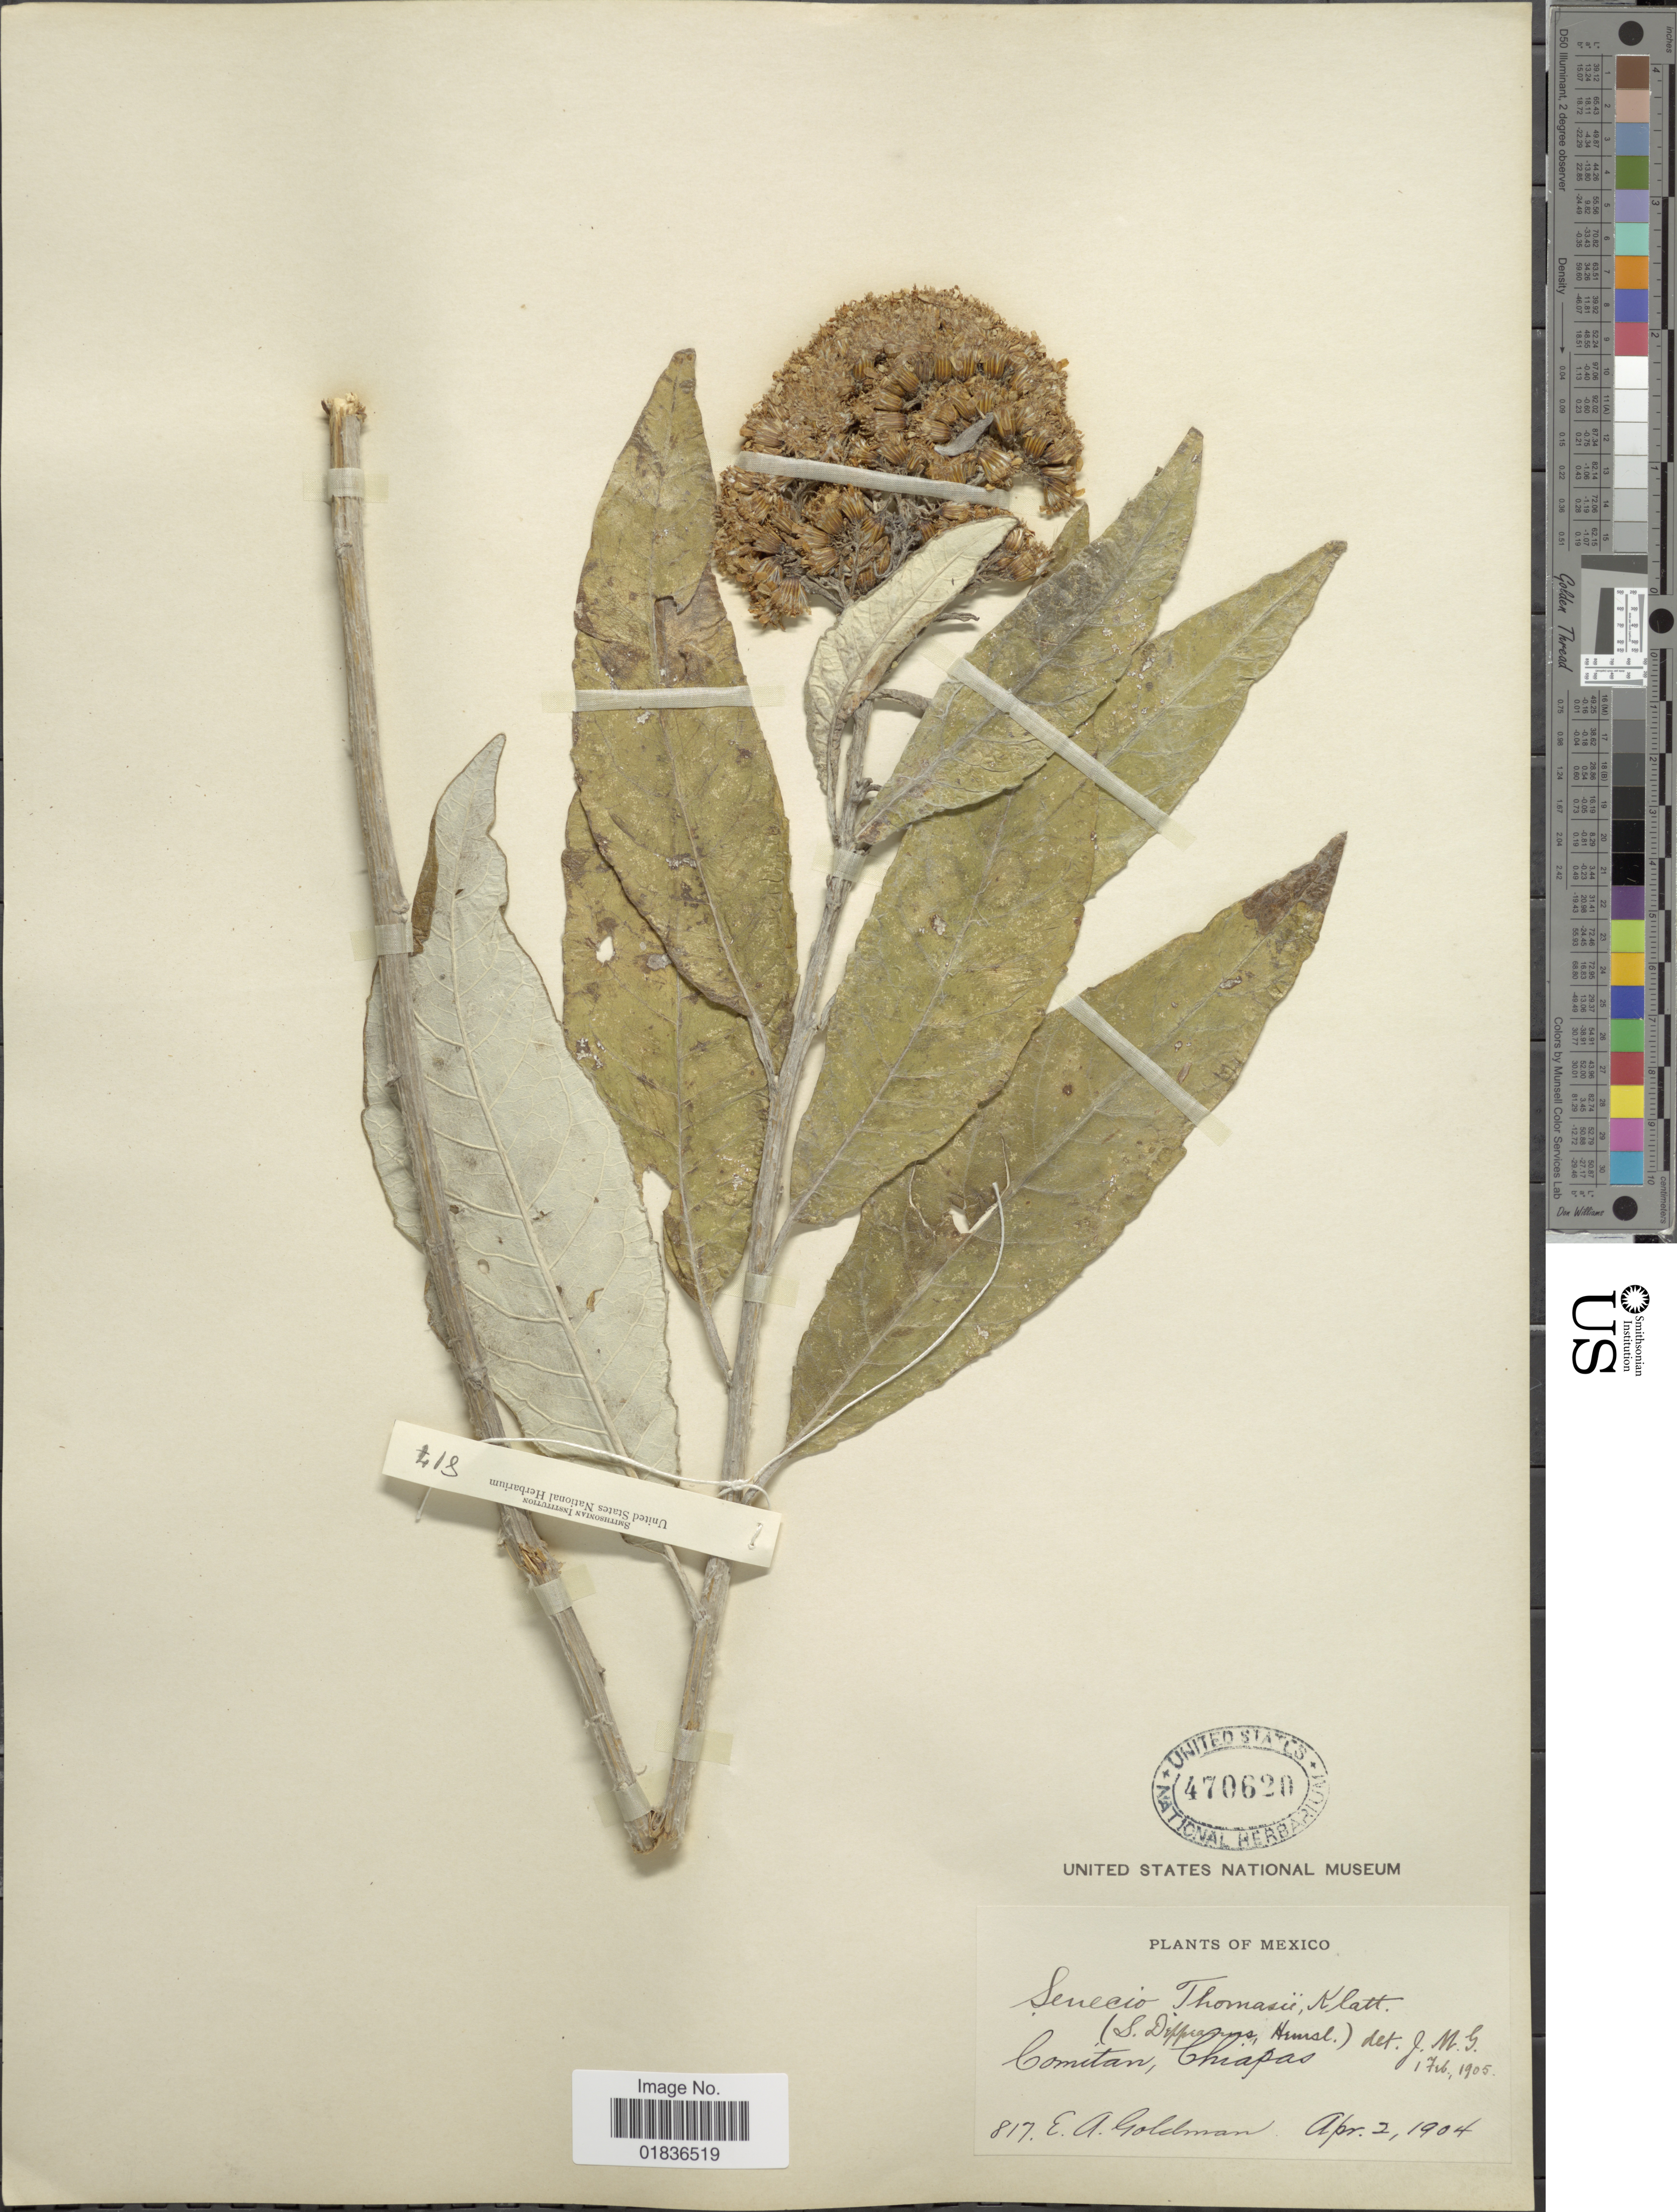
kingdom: Plantae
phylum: Tracheophyta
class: Magnoliopsida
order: Asterales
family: Asteraceae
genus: Senecio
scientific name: Senecio deppeanus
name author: Hemsl.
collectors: E. A. Goldman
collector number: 817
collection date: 1904-04-02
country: Mexico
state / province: Chiapas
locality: Comitan.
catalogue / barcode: US 470620